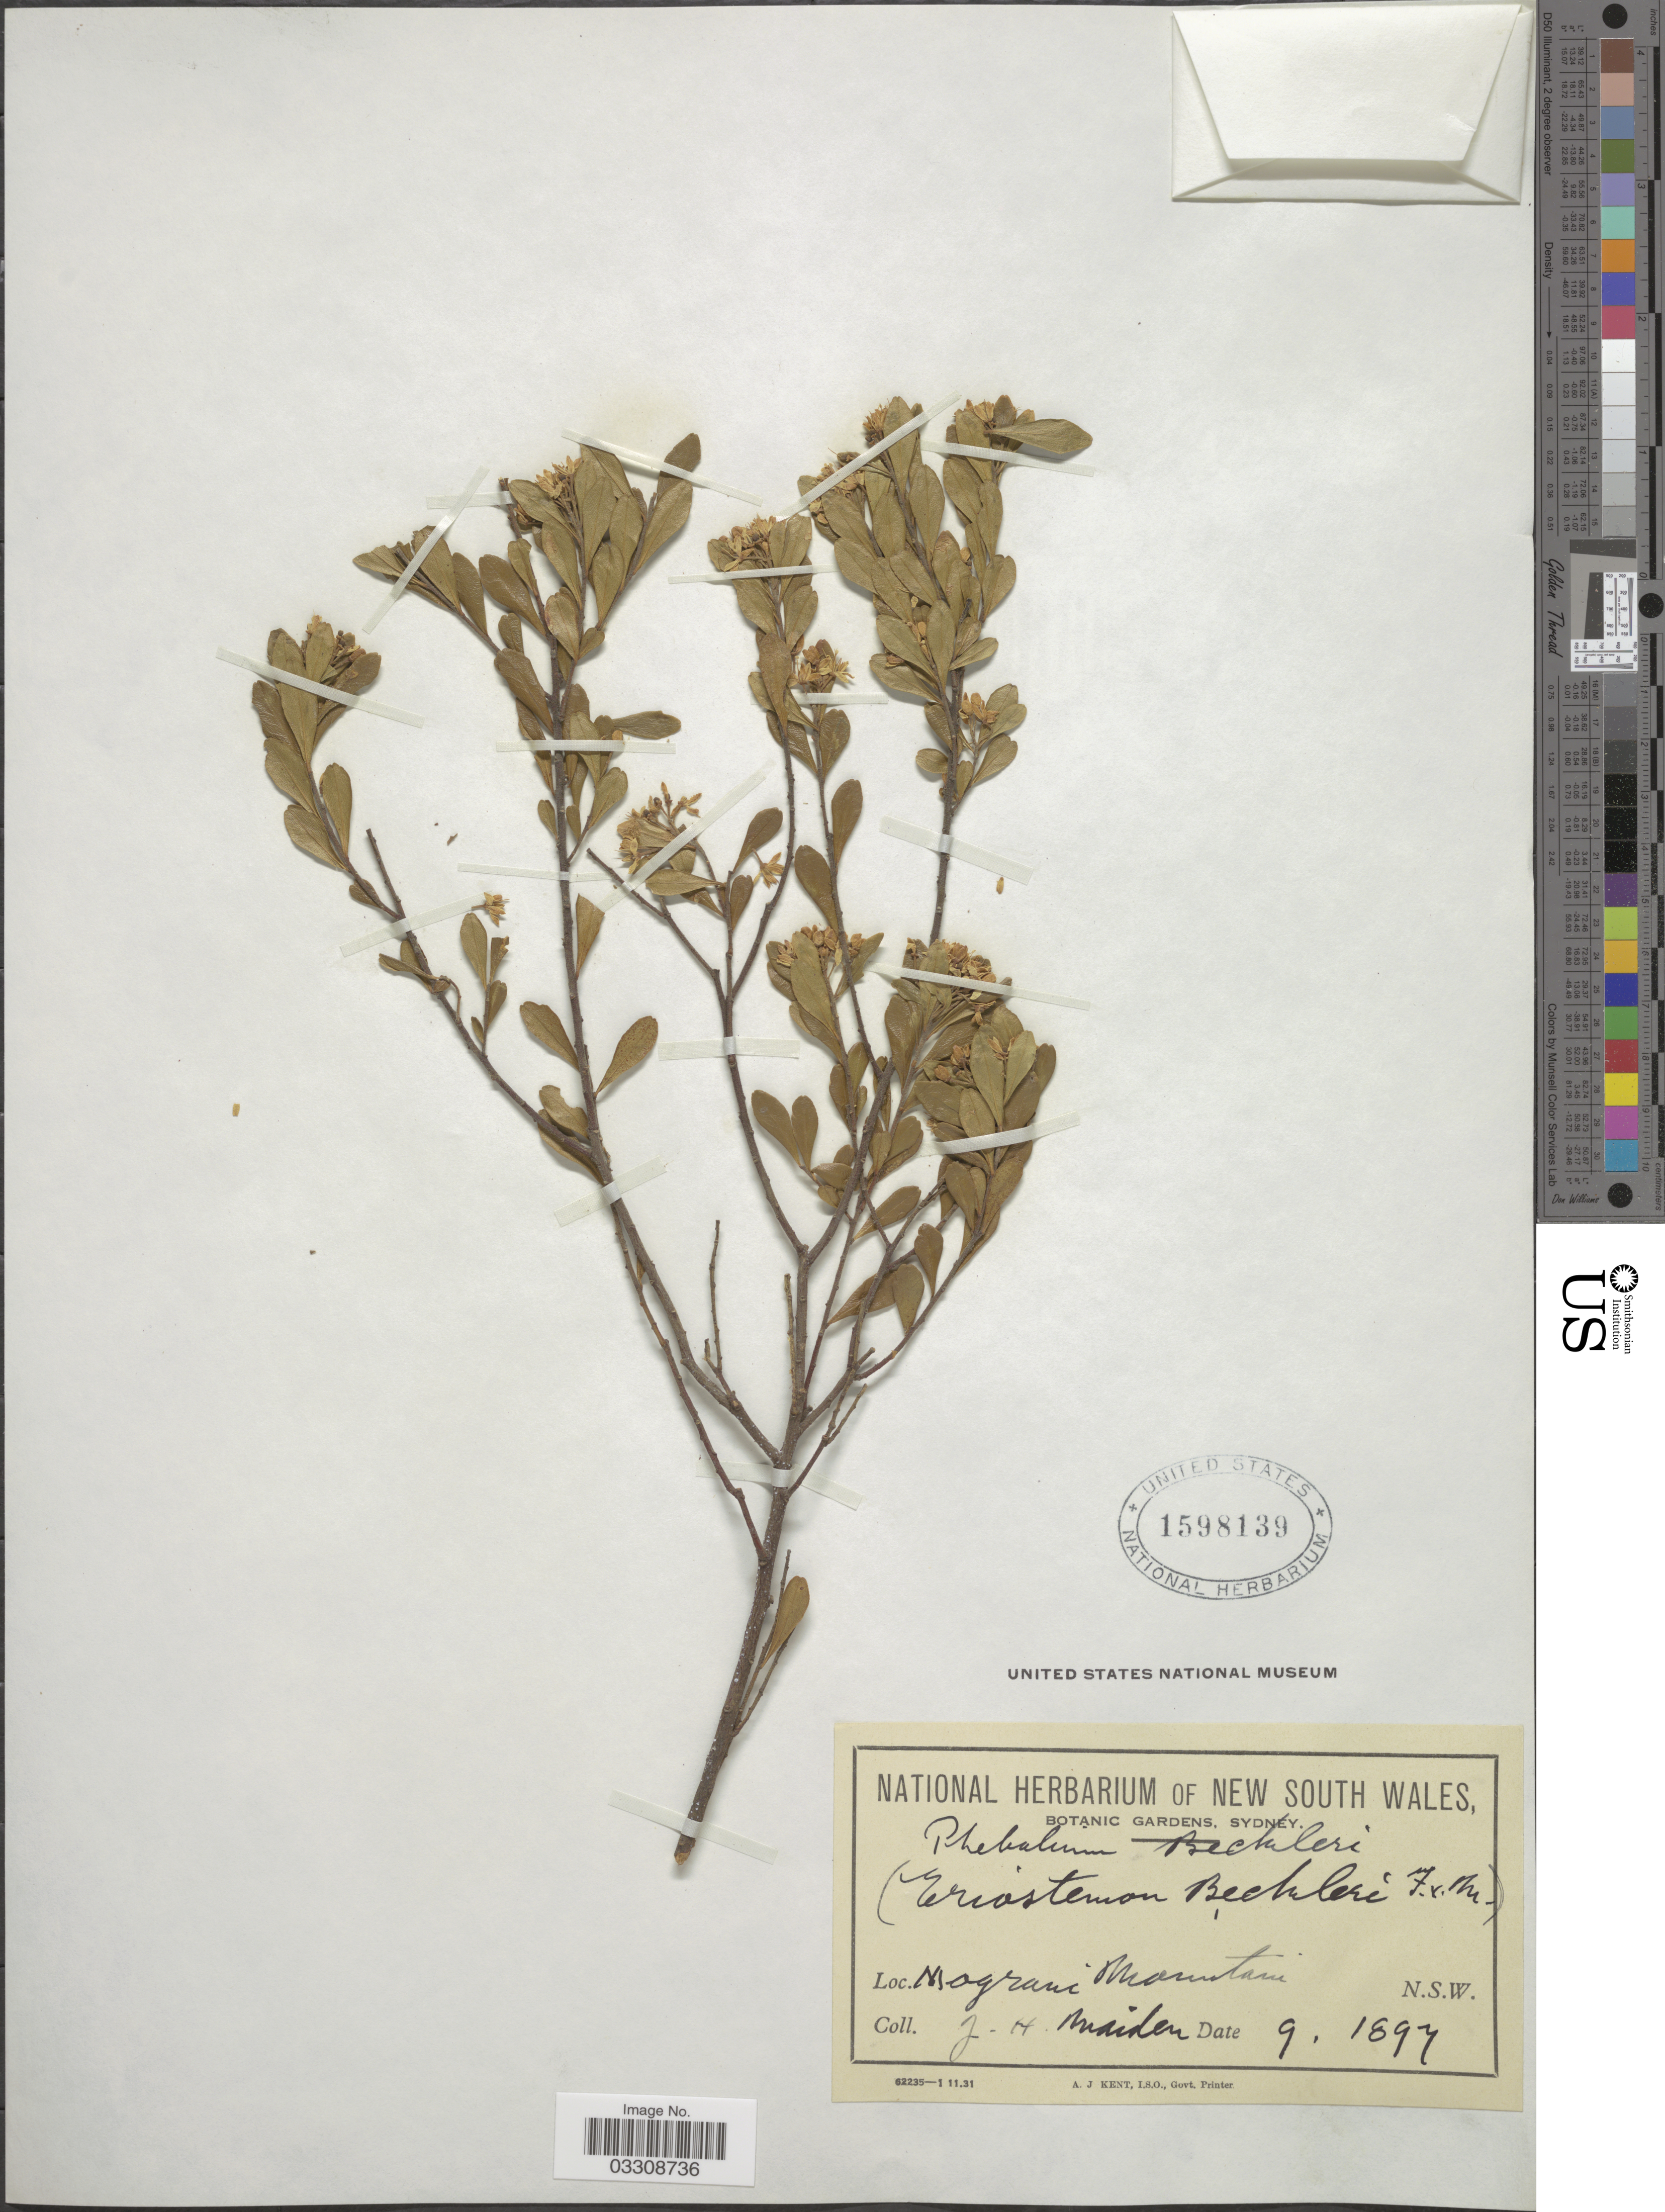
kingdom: Plantae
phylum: Tracheophyta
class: Magnoliopsida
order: Sapindales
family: Rutaceae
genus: Leionema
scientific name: Leionema elatius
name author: (F. Muell.) Paul G. Wilson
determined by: Strong, Mark T., (BOT), Smithsonian Institution - National Museum of Natural History (UNITED STATES)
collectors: J. Maiden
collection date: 1897-09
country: Australia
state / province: New South Wales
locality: Mograni Mountain.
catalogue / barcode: US 1598139